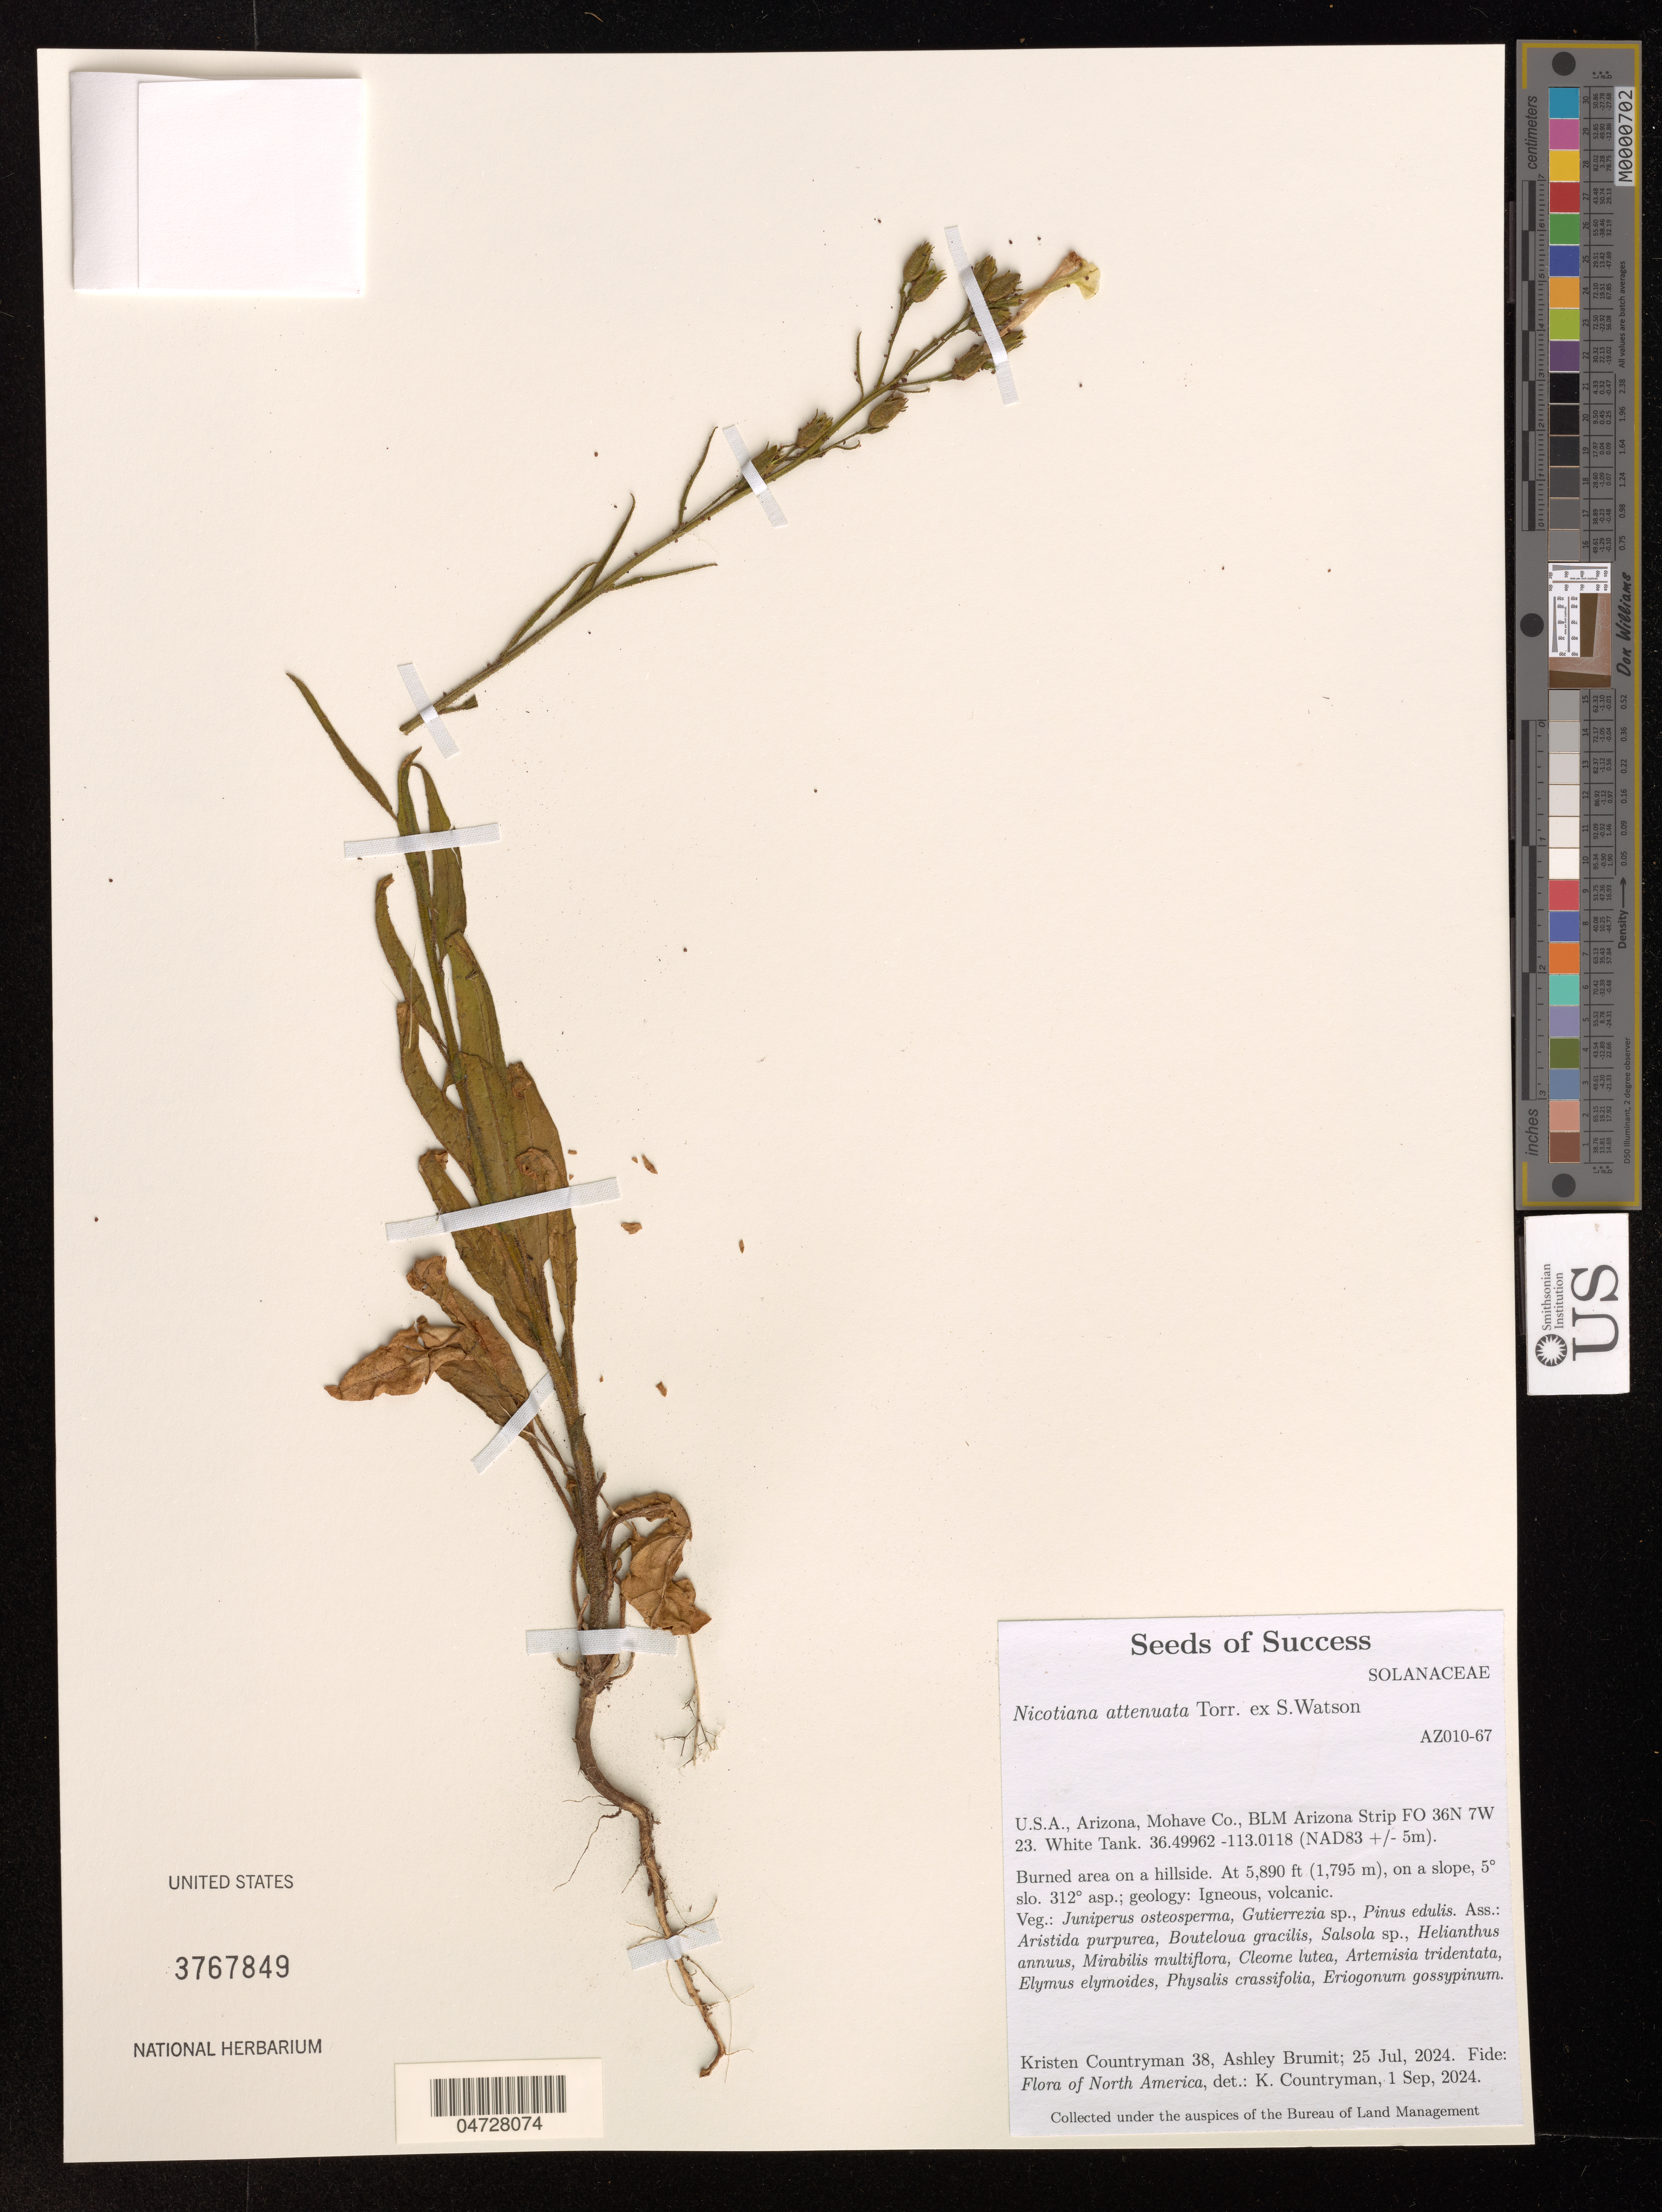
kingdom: Plantae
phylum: Tracheophyta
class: Magnoliopsida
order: Solanales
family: Solanaceae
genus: Nicotiana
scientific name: Nicotiana acaulis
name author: Speg.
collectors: K. Countryman & A. Brumit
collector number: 38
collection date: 2024-07-25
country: United States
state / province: Arizona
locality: Mohave Co., BLM Arizona Strip FO 36N 7W 23. White Tank.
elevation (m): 1795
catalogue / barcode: US 3767849